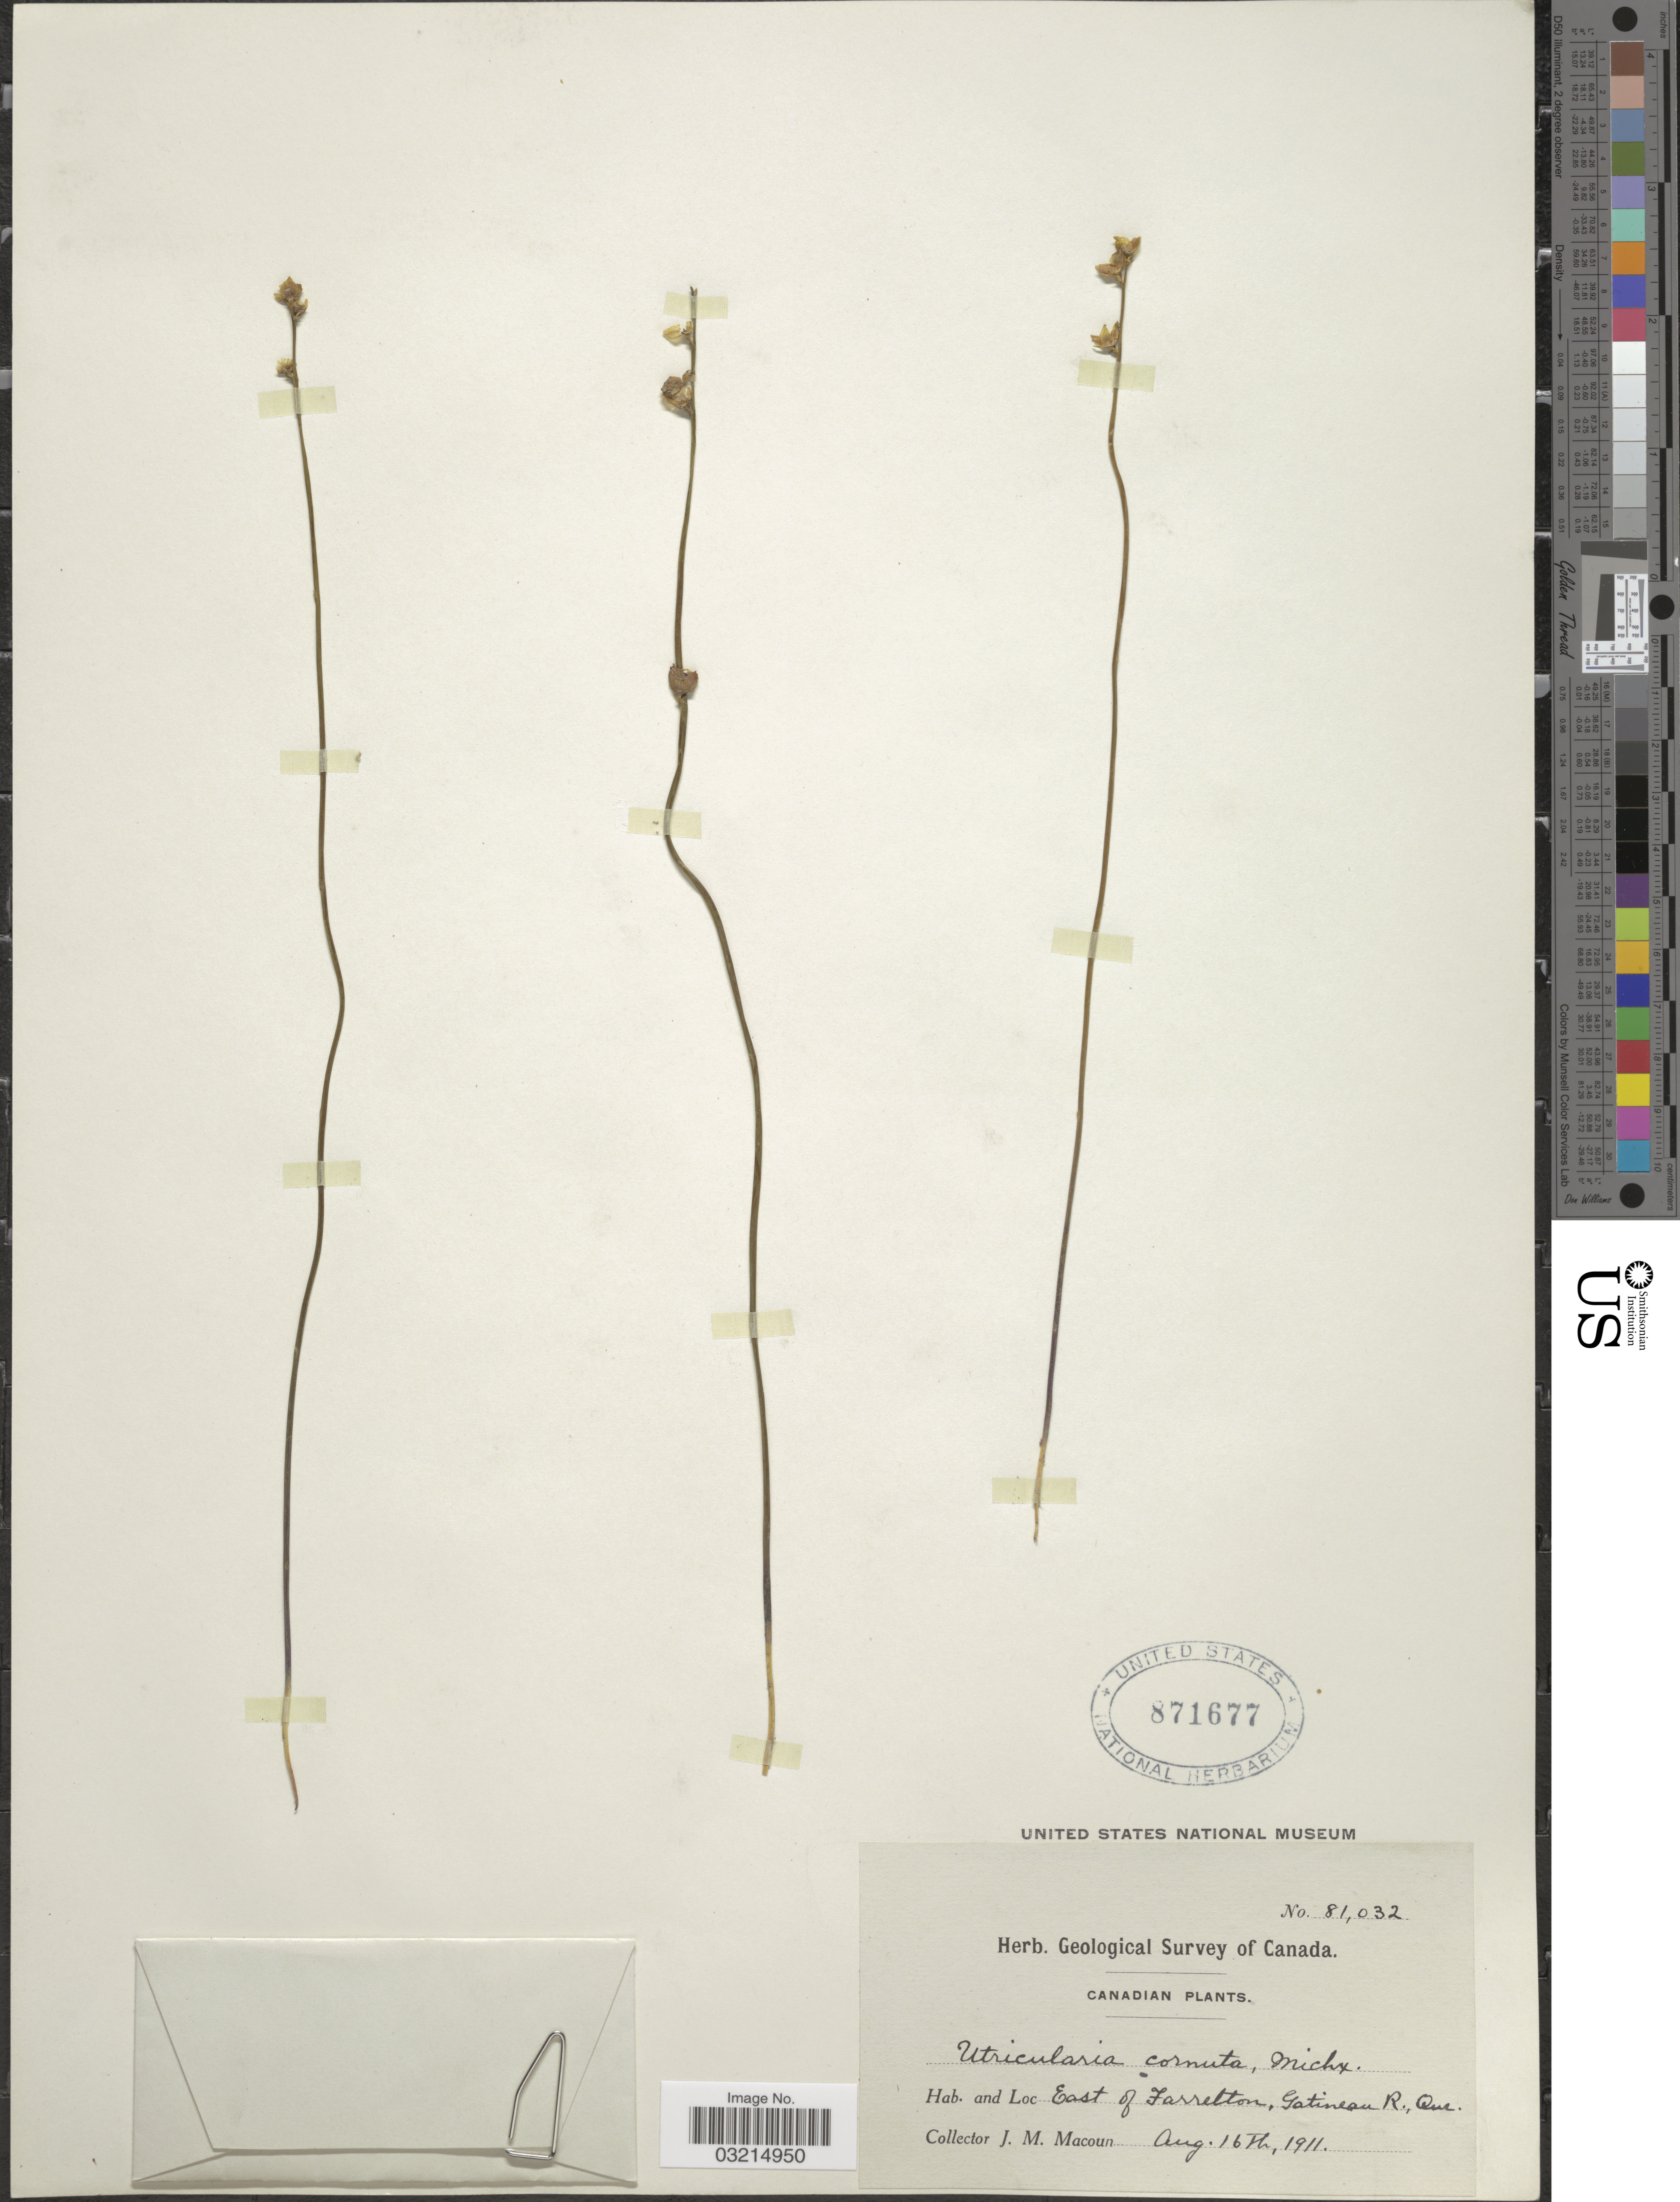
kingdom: Plantae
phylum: Tracheophyta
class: Magnoliopsida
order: Lamiales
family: Lentibulariaceae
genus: Utricularia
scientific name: Utricularia cornuta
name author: Michx.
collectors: J. M. Macoun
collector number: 81032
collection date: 1911-08-16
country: Canada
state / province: Quebec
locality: East of Farrelton, Gatineau R.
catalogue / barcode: US 871677